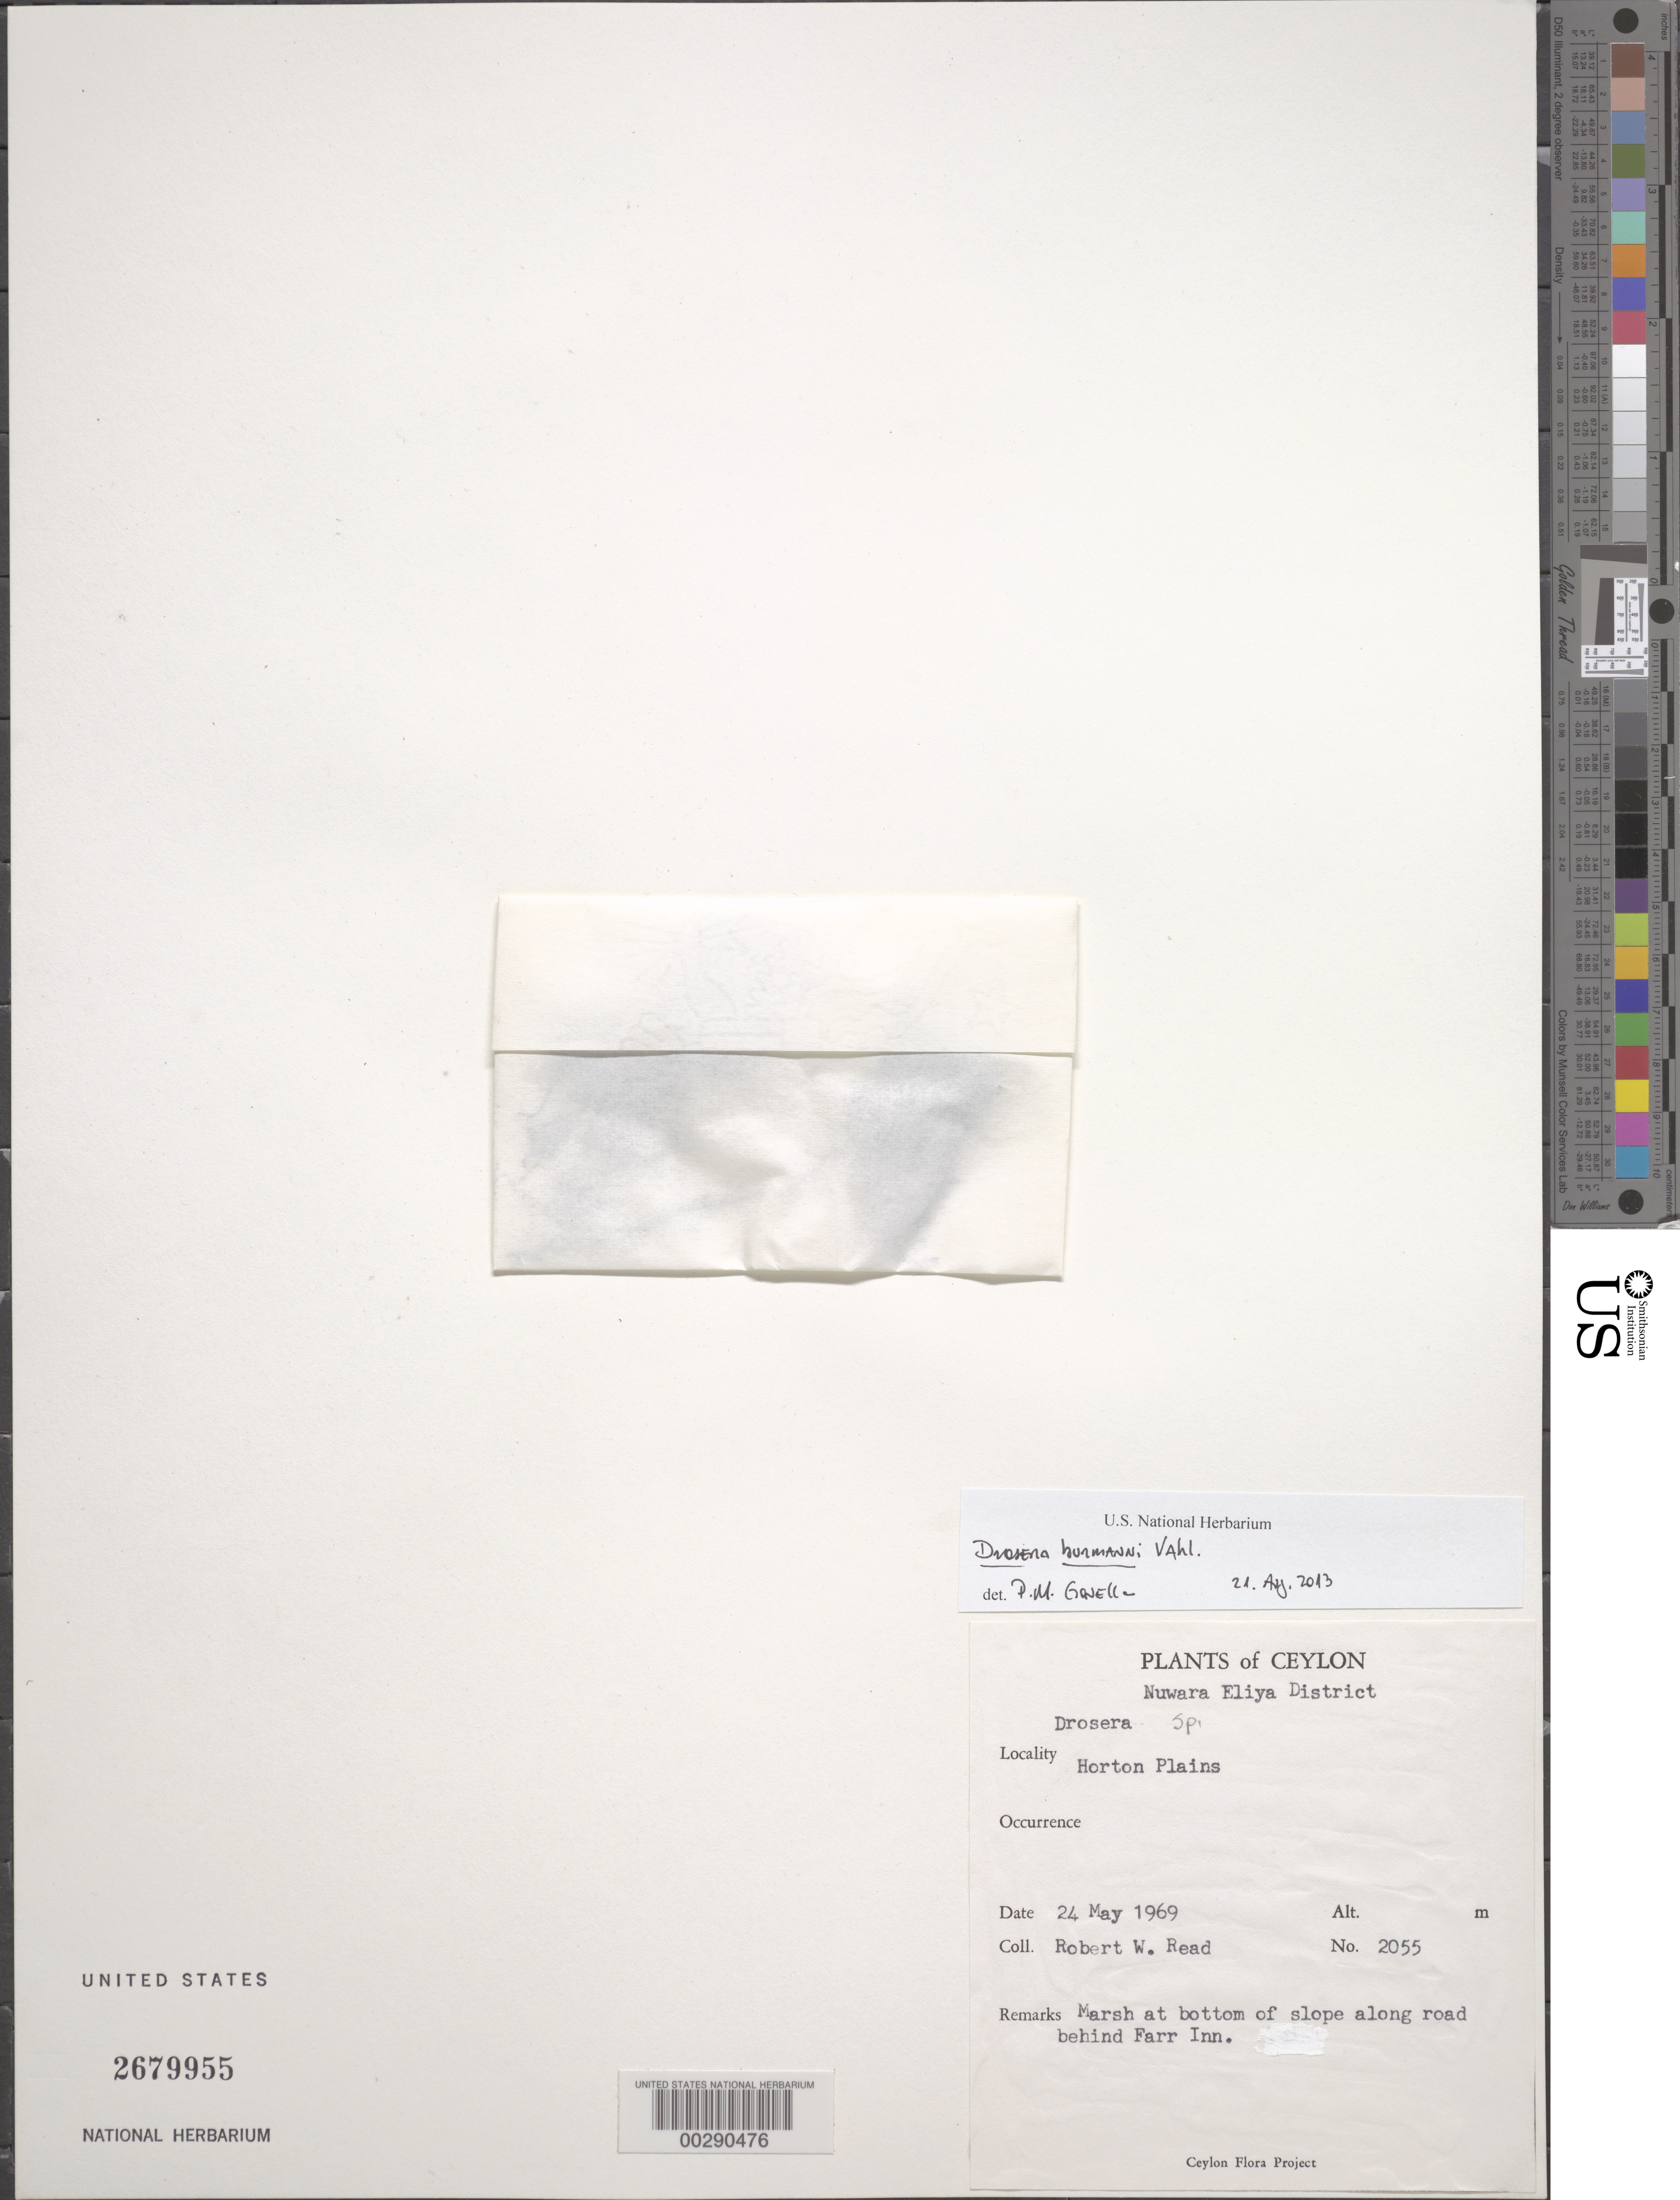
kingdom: Plantae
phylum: Tracheophyta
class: Magnoliopsida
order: Caryophyllales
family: Droseraceae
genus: Drosera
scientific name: Drosera burmanni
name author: Vahl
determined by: Gonella, P. M.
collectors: R. W. Read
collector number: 2055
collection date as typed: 24 May 1969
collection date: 1969-05-24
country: Sri Lanka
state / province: Central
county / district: Nuwara Eliya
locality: Horton plains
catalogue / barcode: US 2679955